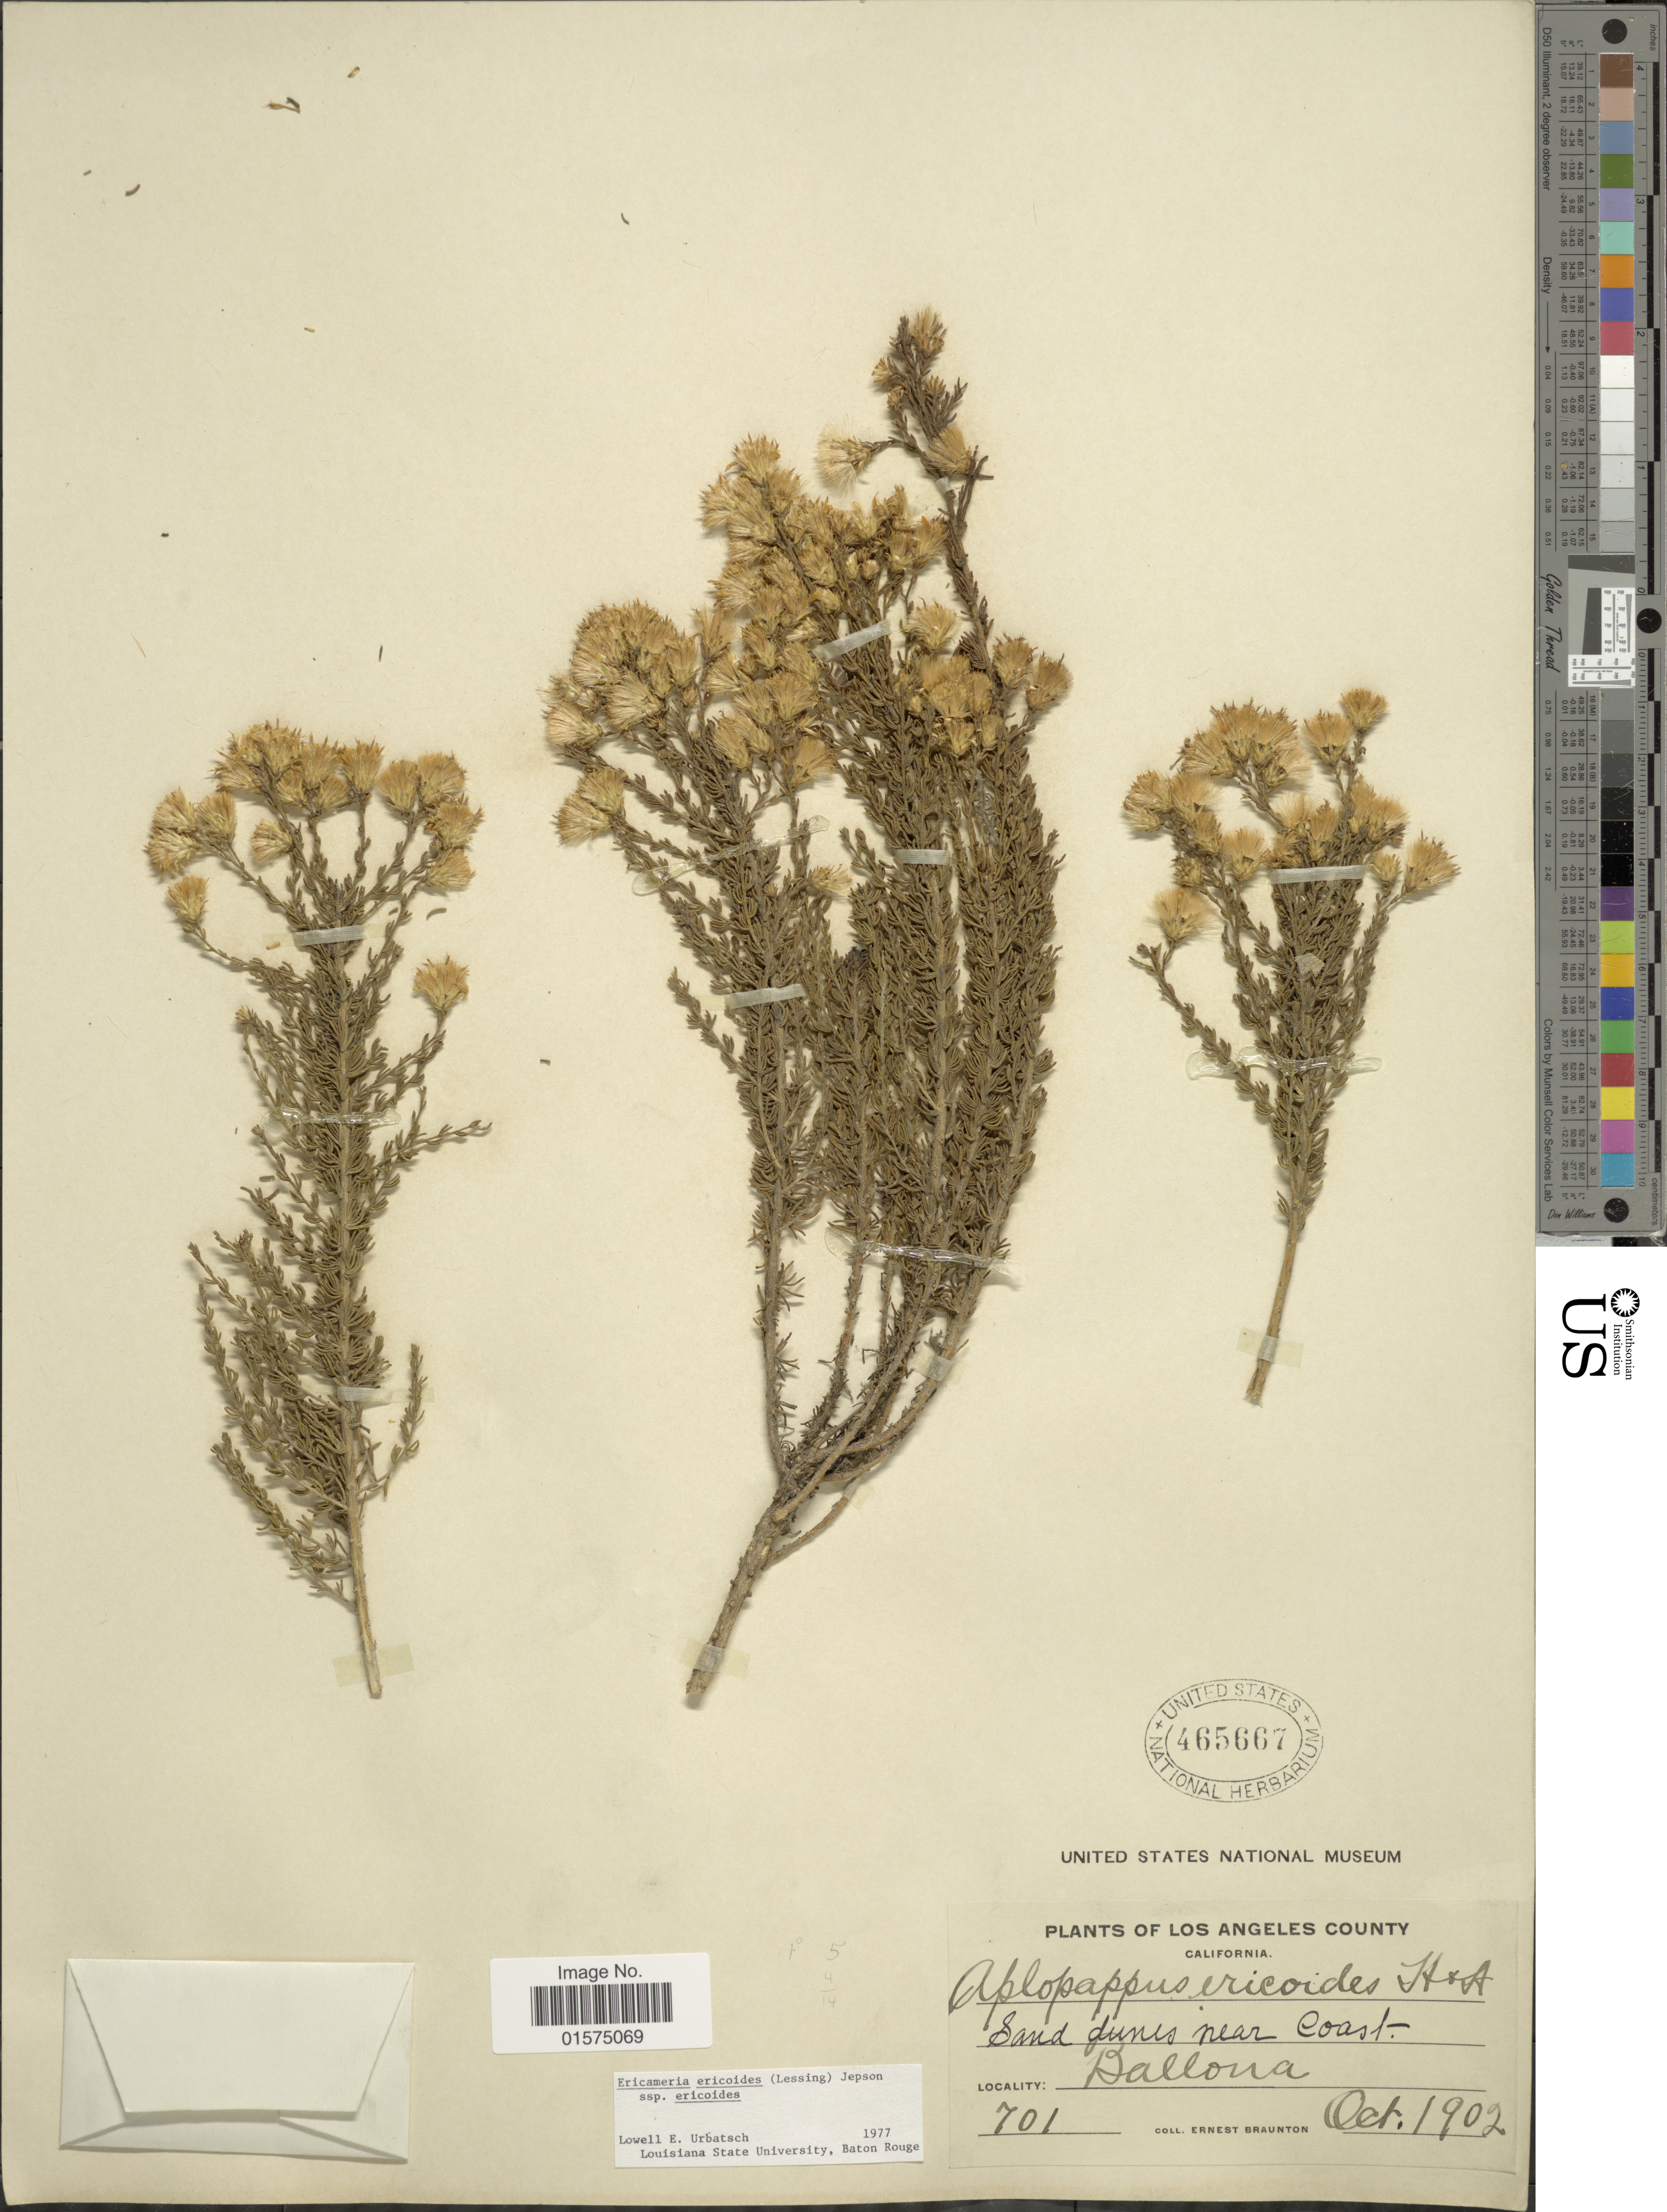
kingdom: Plantae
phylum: Tracheophyta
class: Magnoliopsida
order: Asterales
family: Asteraceae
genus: Ericameria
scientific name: Ericameria ericoides subsp. ericoides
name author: (Less.) Nutt. ex Jeps.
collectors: E. Braunton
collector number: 701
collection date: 1902-10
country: United States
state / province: California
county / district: Los Angeles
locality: Los Angeles County. Ballona. Sand dunes near Coast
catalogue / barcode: US 465667